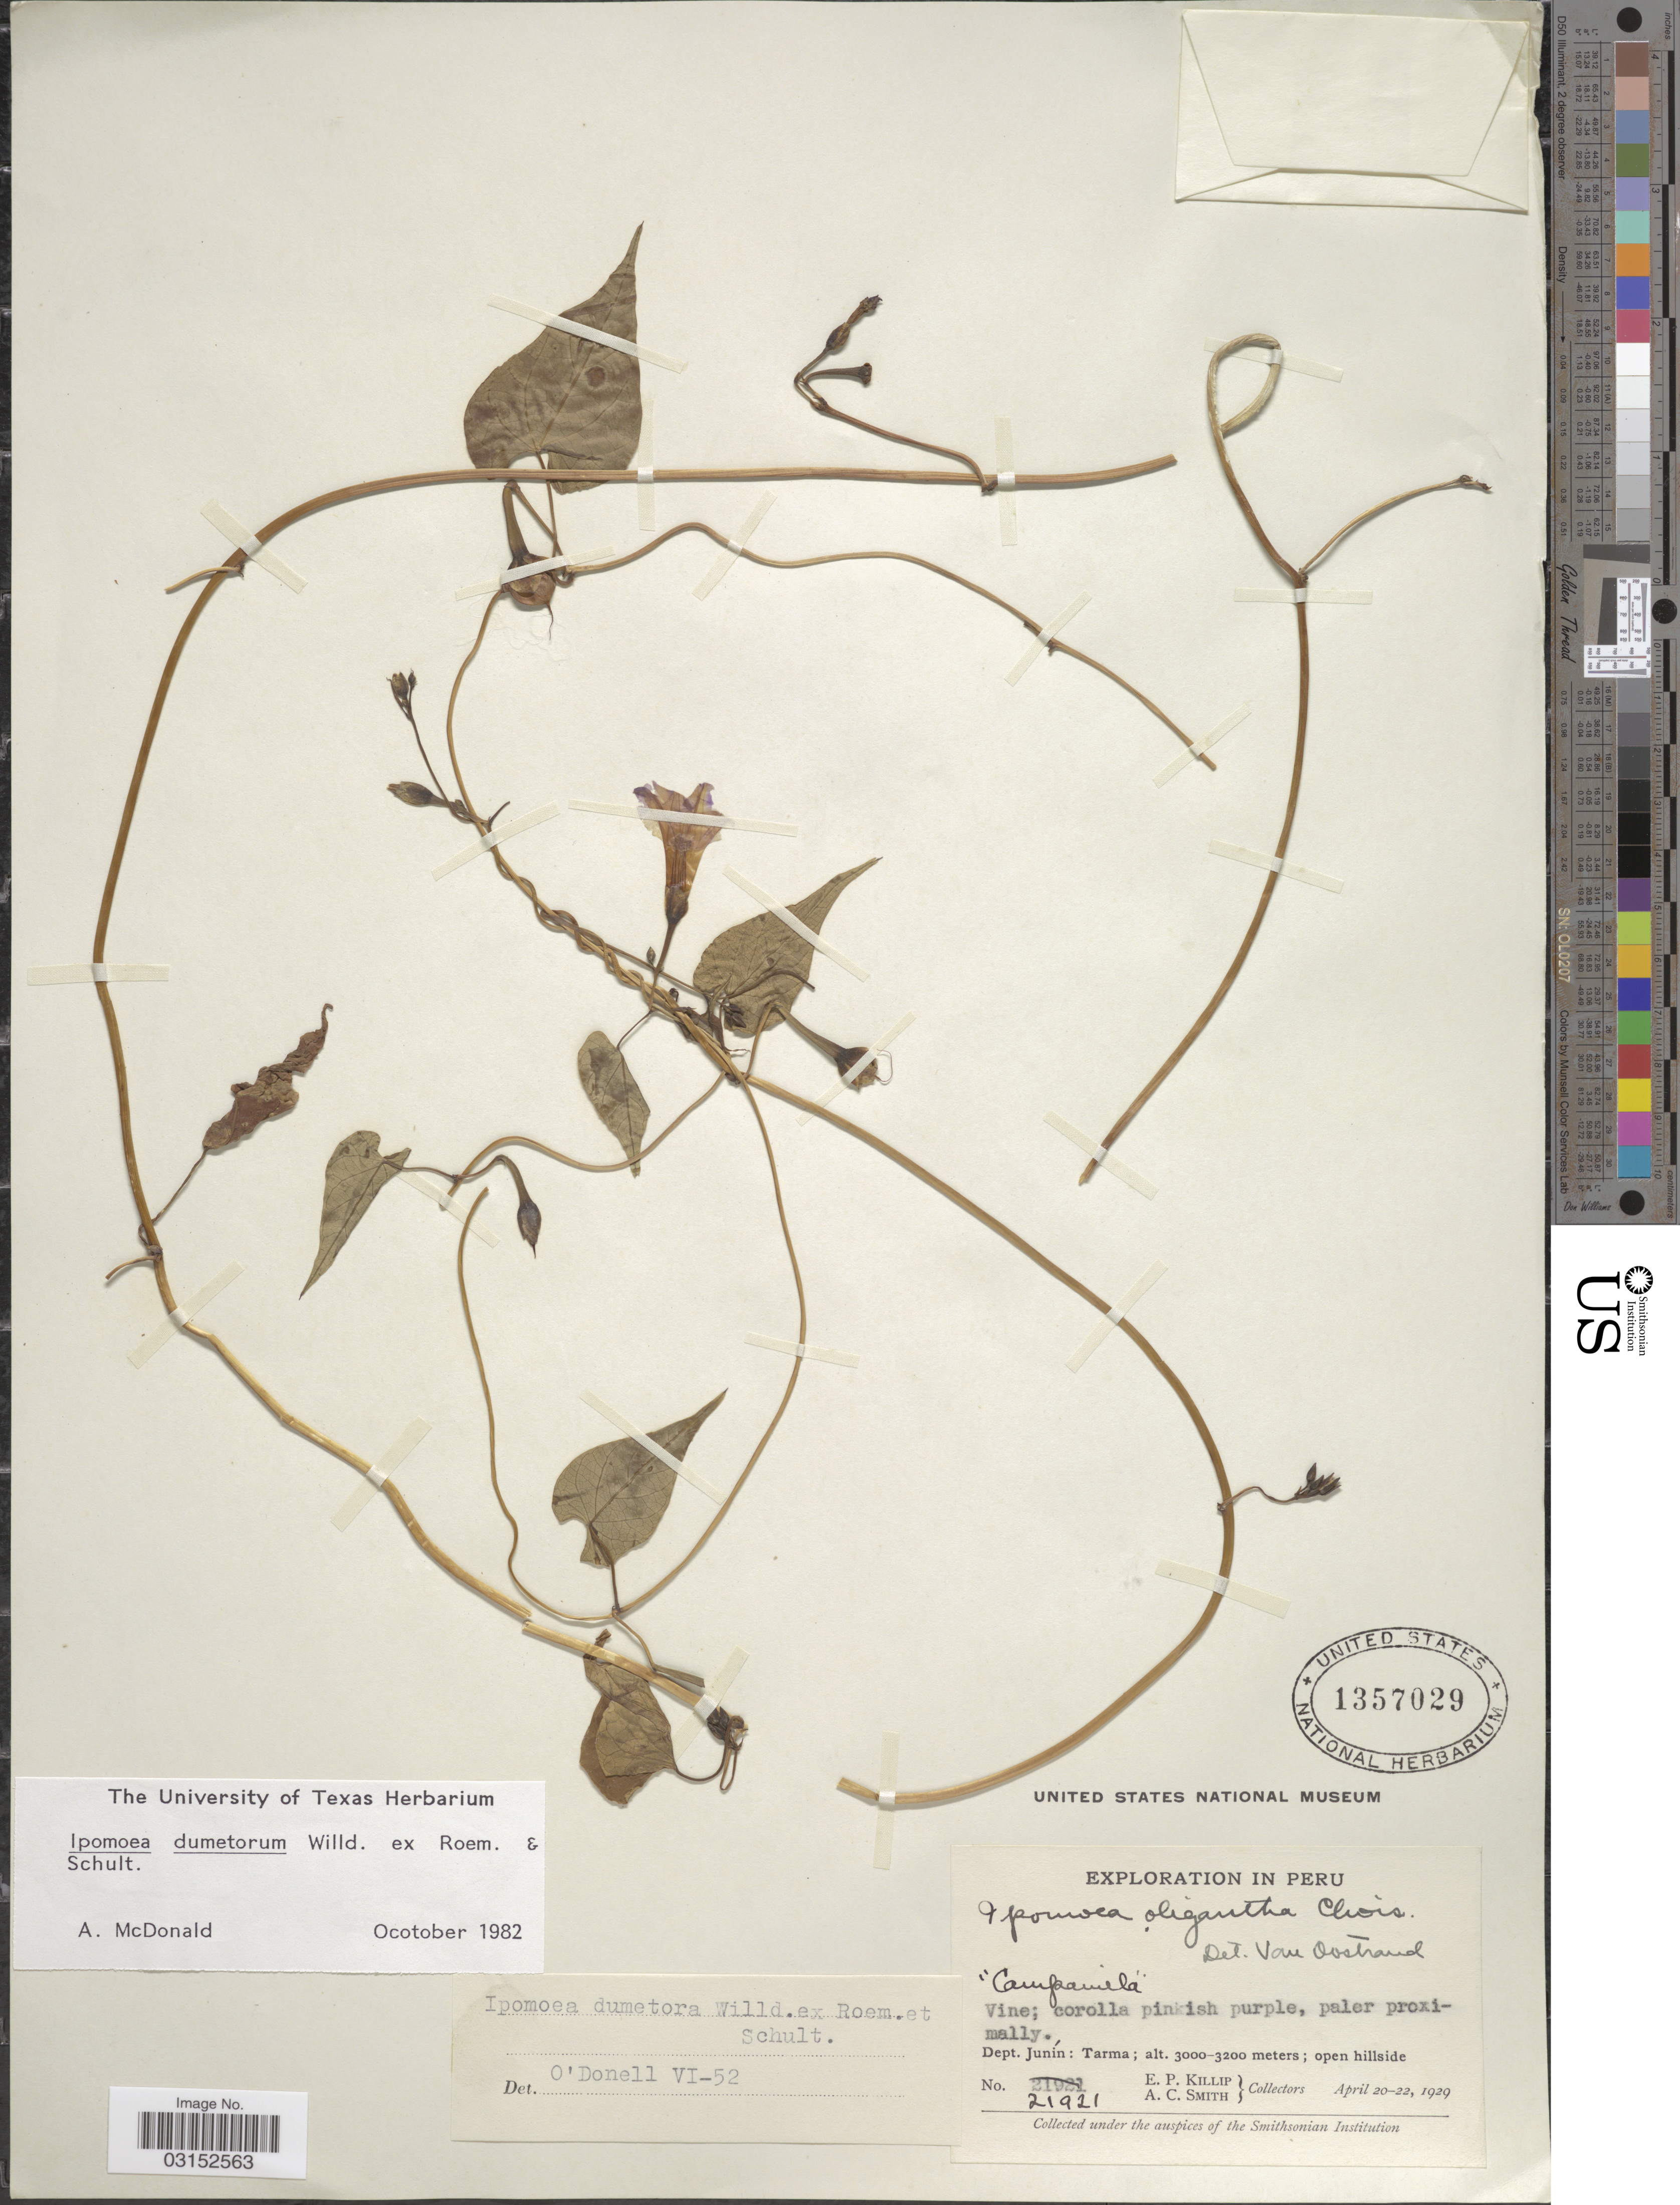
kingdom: Plantae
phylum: Tracheophyta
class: Magnoliopsida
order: Solanales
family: Convolvulaceae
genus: Ipomoea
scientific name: Ipomoea dumetorum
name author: Willd.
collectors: E. P. Killip & A. C. Smith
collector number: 21921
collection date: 1929-04-20/1929-04-22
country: Peru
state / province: Junín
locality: Dept. Junín: Tarma.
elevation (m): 3000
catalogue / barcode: US 1357029